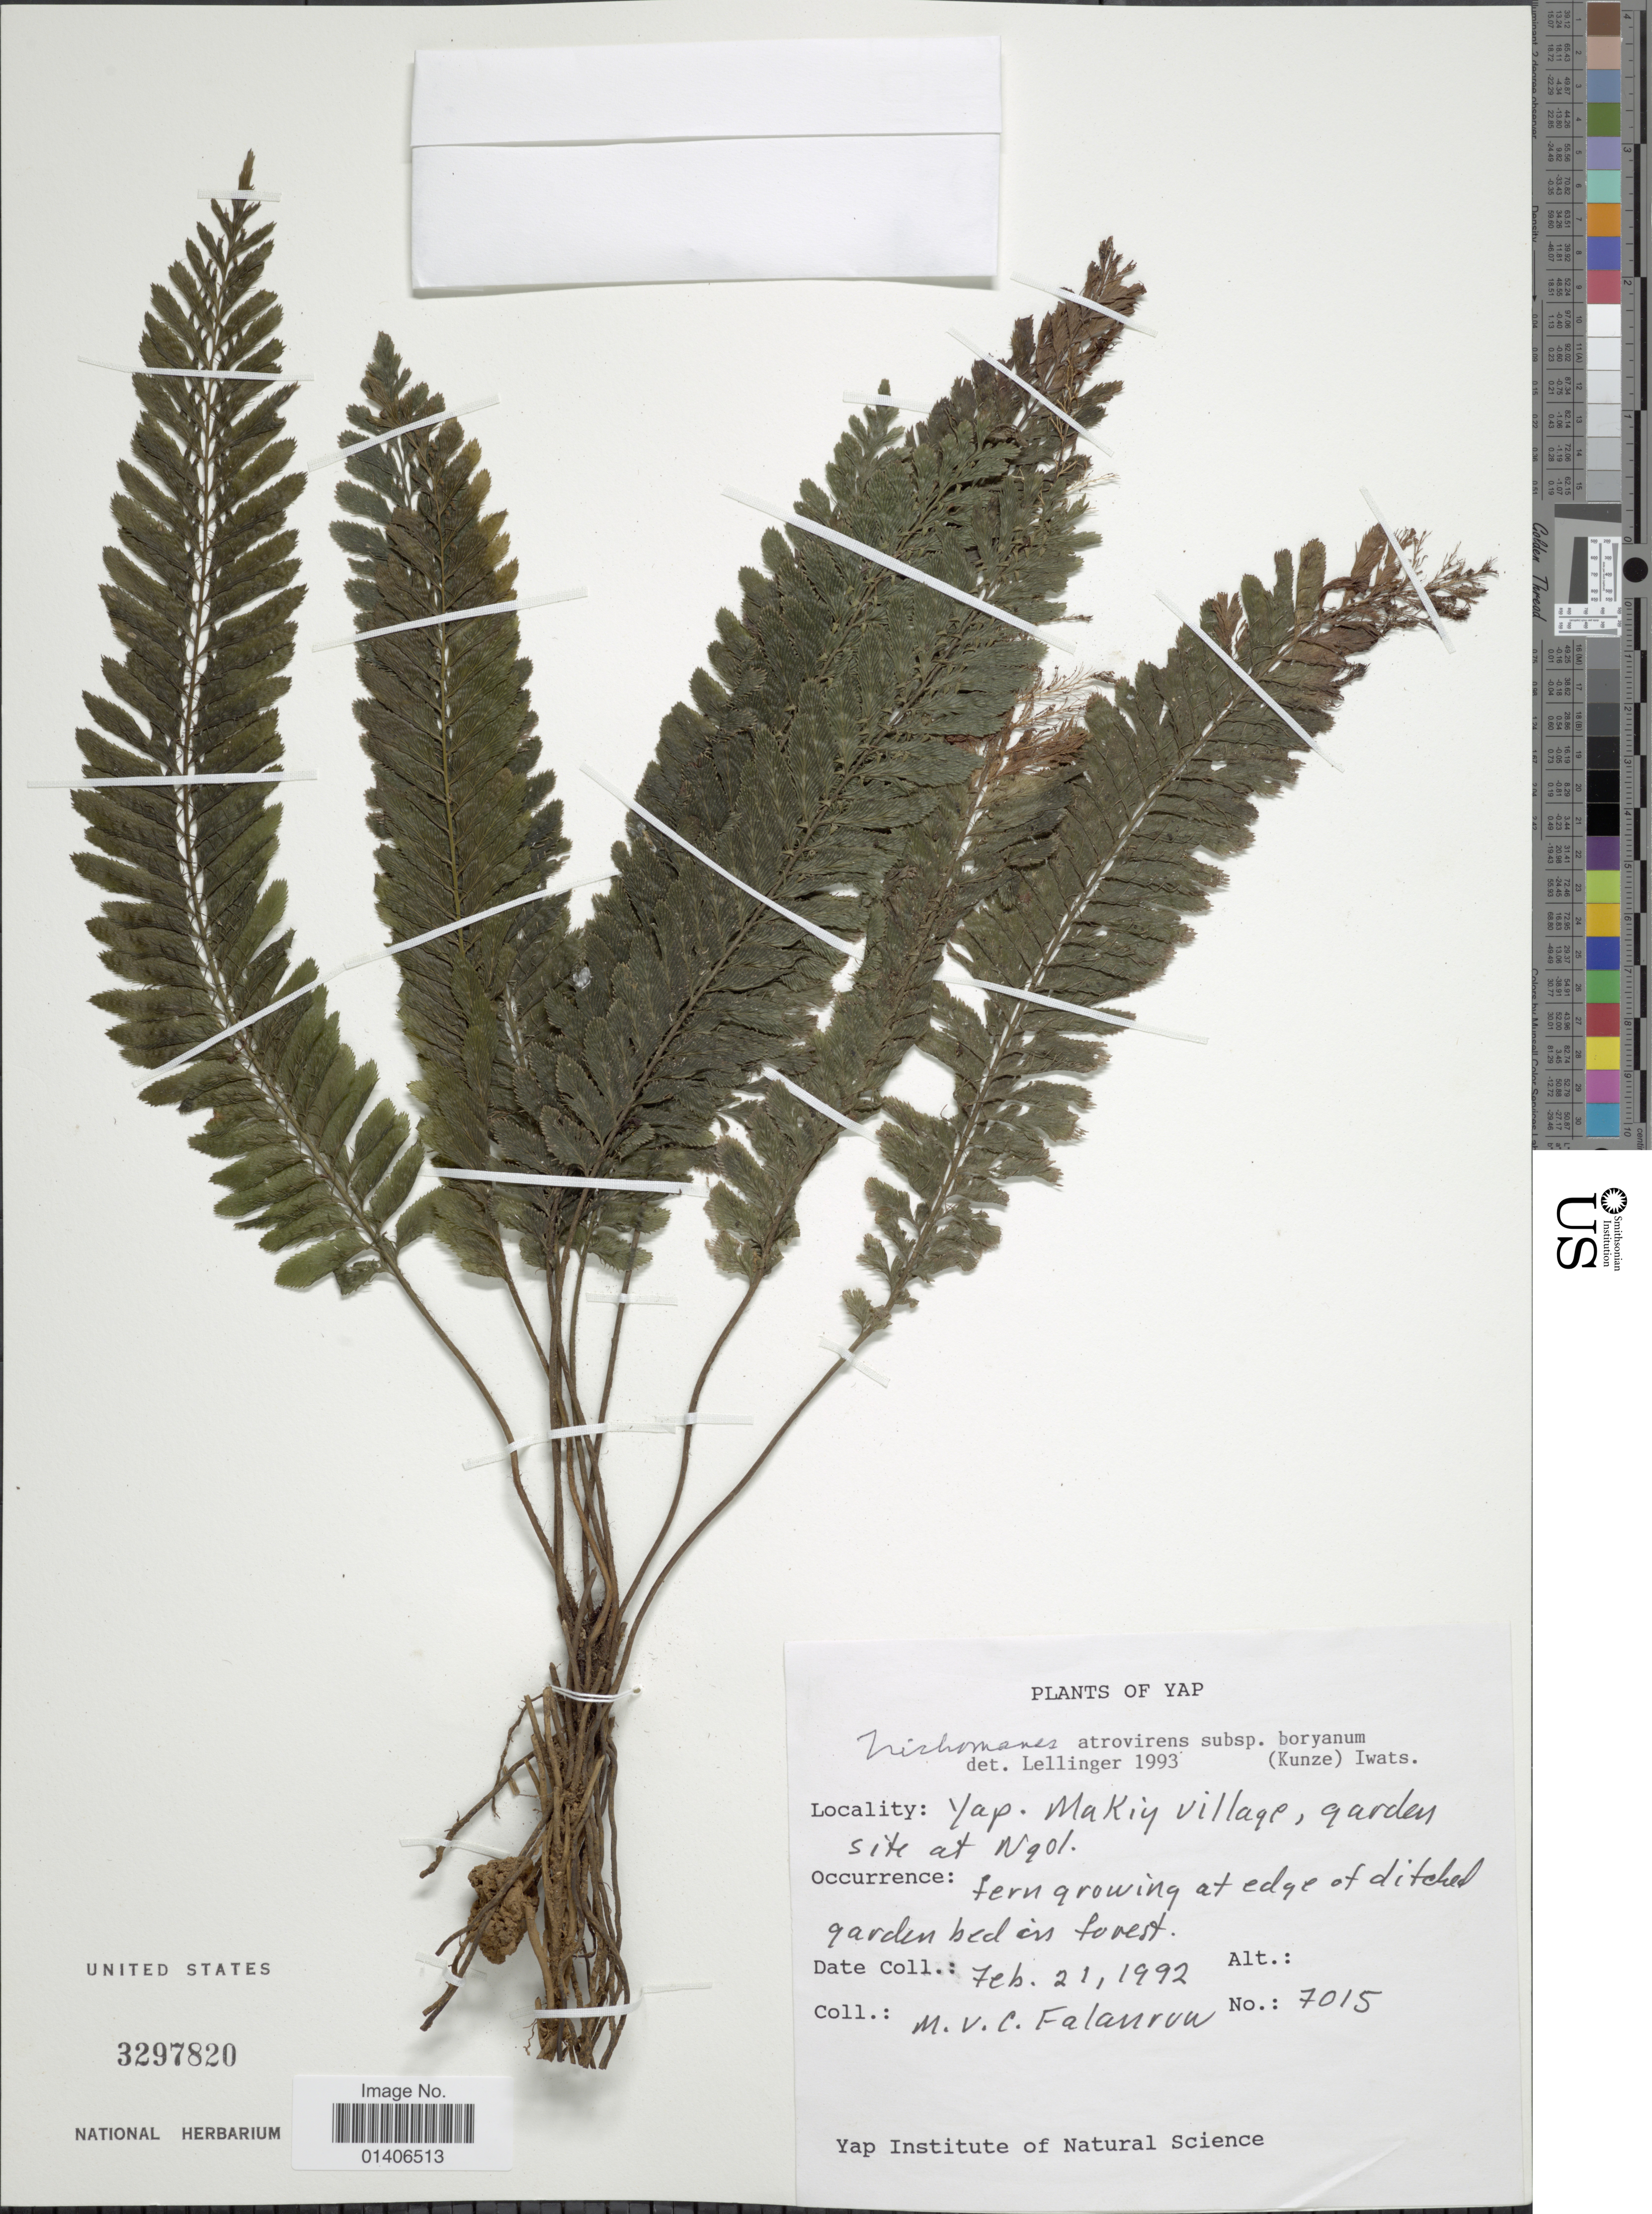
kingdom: Plantae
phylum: Tracheophyta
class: Polypodiopsida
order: Hymenophyllales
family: Hymenophyllaceae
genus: Cephalomanes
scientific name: Cephalomanes atrovirens subsp. boryanum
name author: (Kunze) K. Iwats.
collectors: M. V. Falanruw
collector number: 7015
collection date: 1992-02-21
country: Micronesia, Federated States of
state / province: Yap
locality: Makiy Village, gardens site at ngol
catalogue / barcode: US 3297820